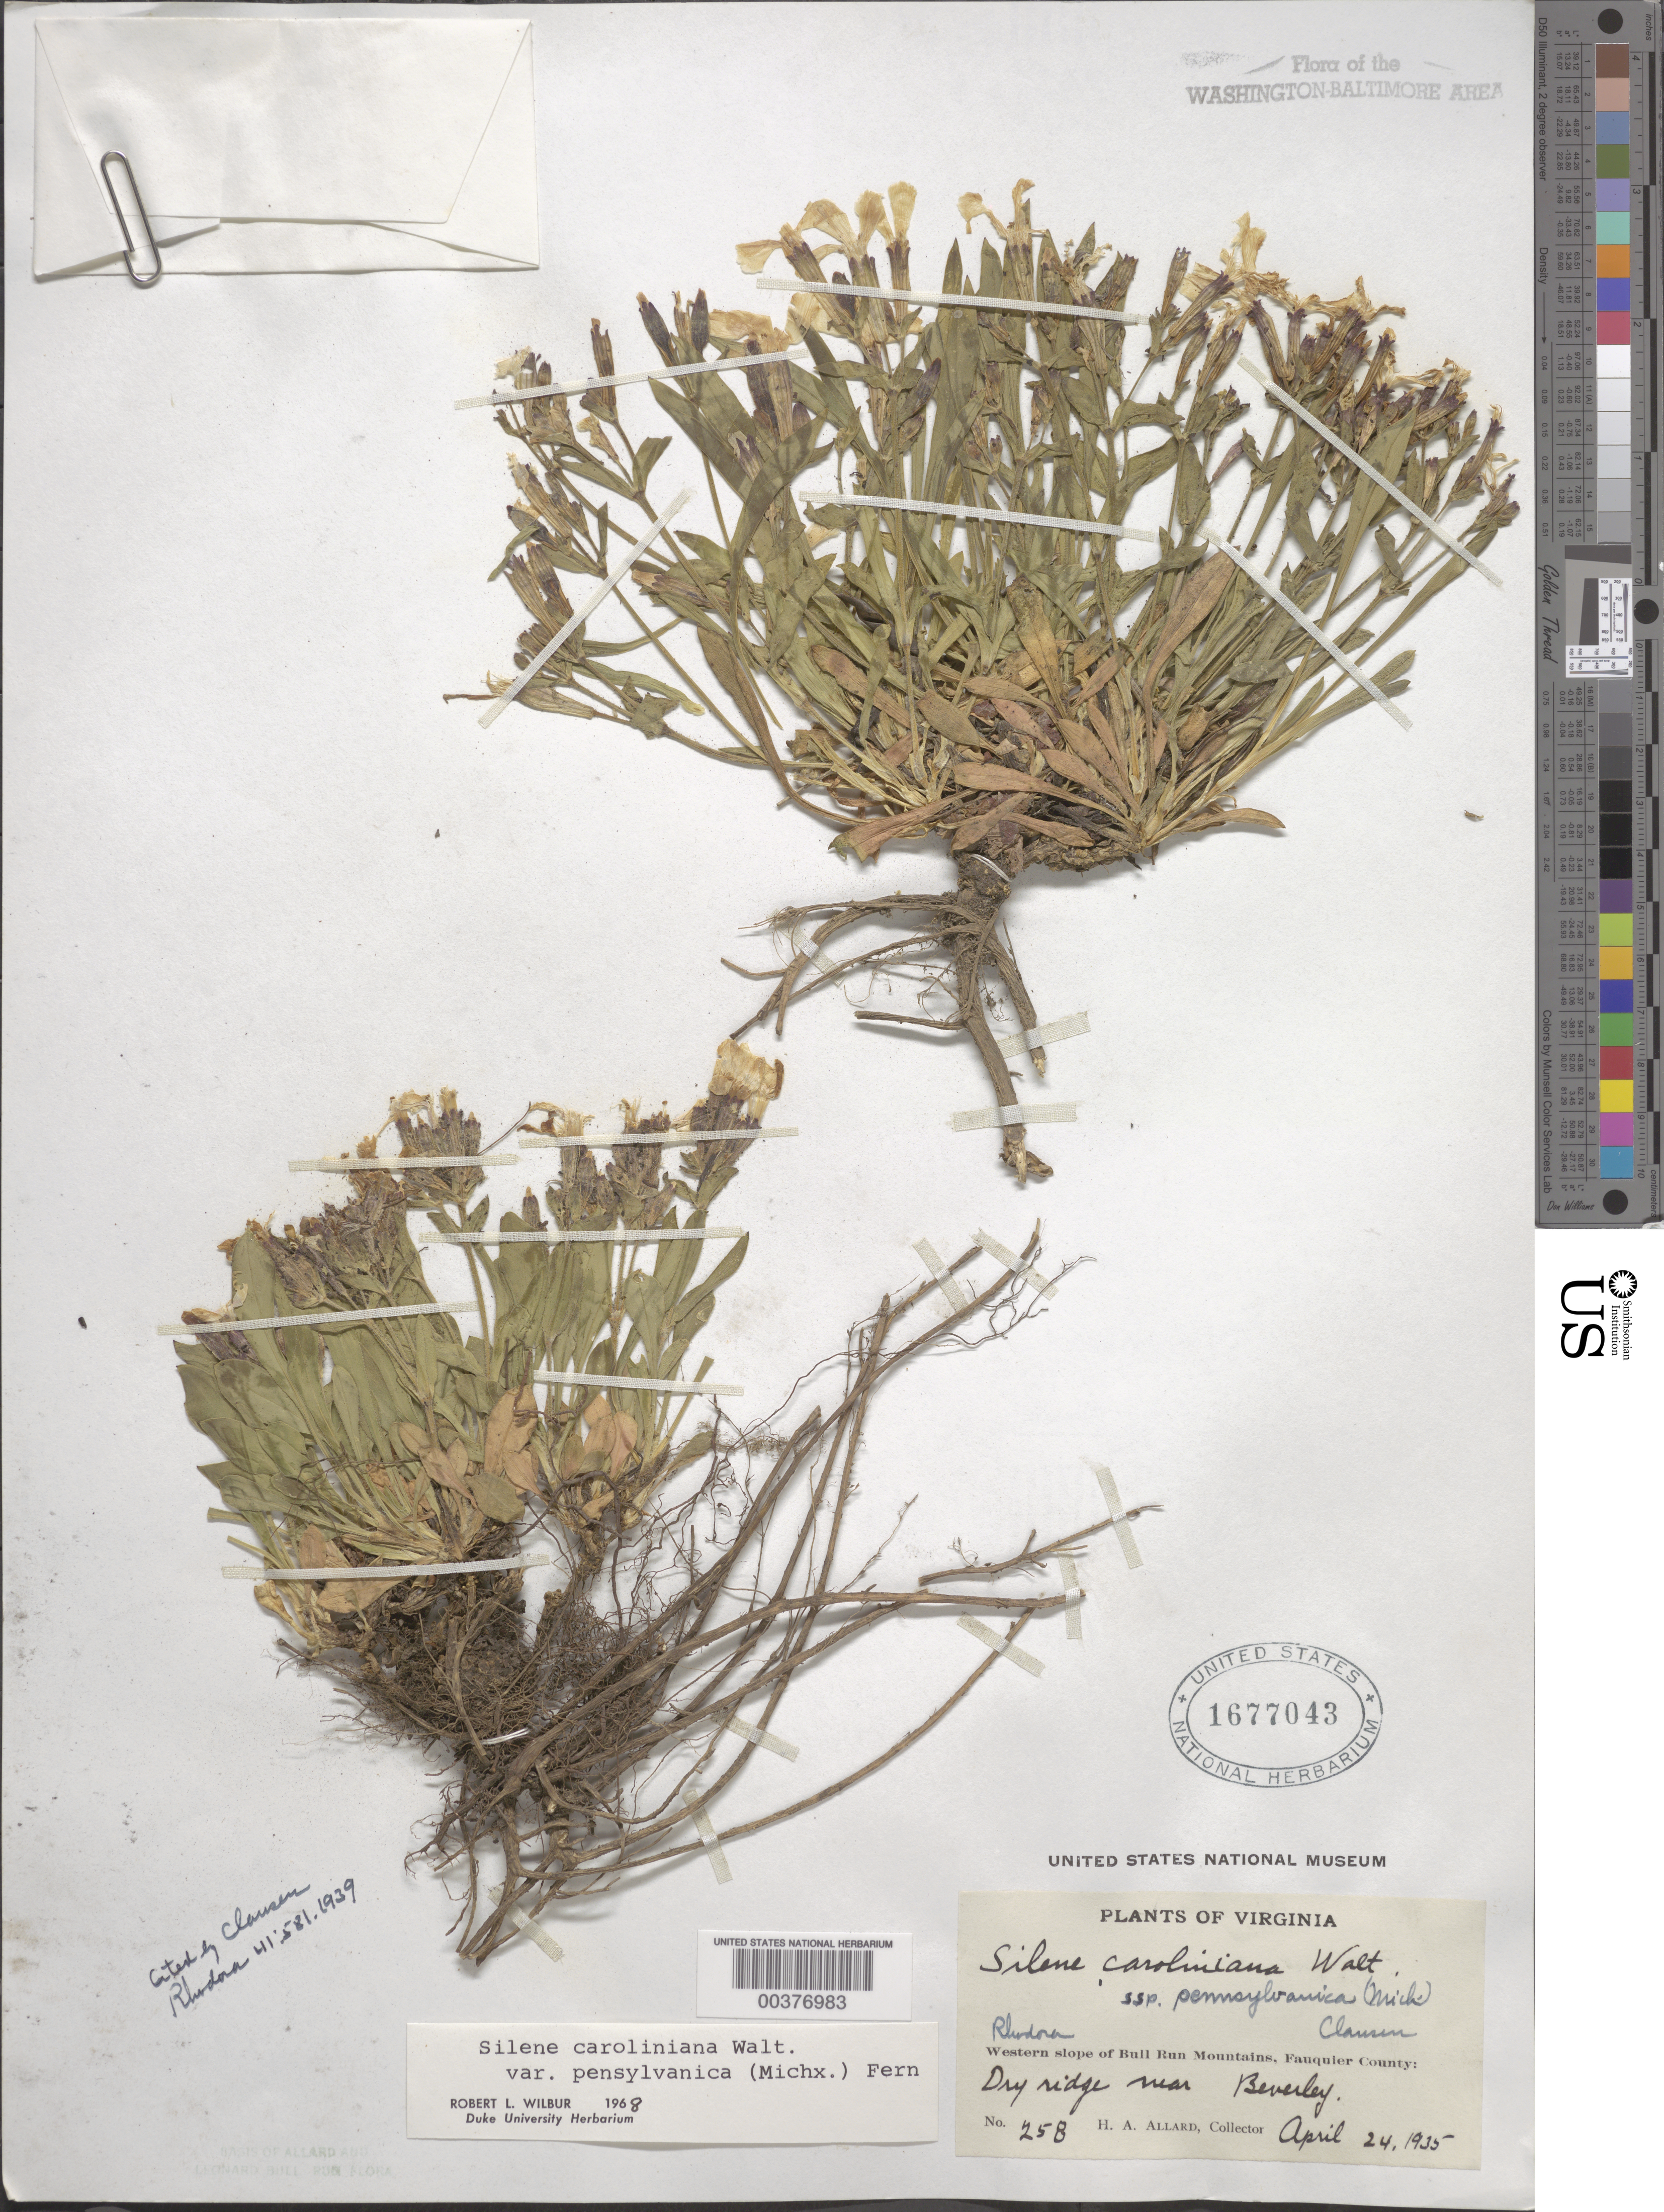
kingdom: Plantae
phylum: Tracheophyta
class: Magnoliopsida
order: Caryophyllales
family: Caryophyllaceae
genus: Silene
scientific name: Silene caroliniana var. pensylvanica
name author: (Michx.) Fernald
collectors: H. A. Allard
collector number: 258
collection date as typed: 24 Apr 1935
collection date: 1935-04-24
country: United States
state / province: Virginia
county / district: Fauquier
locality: Beverley vicinity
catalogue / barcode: US 1677043